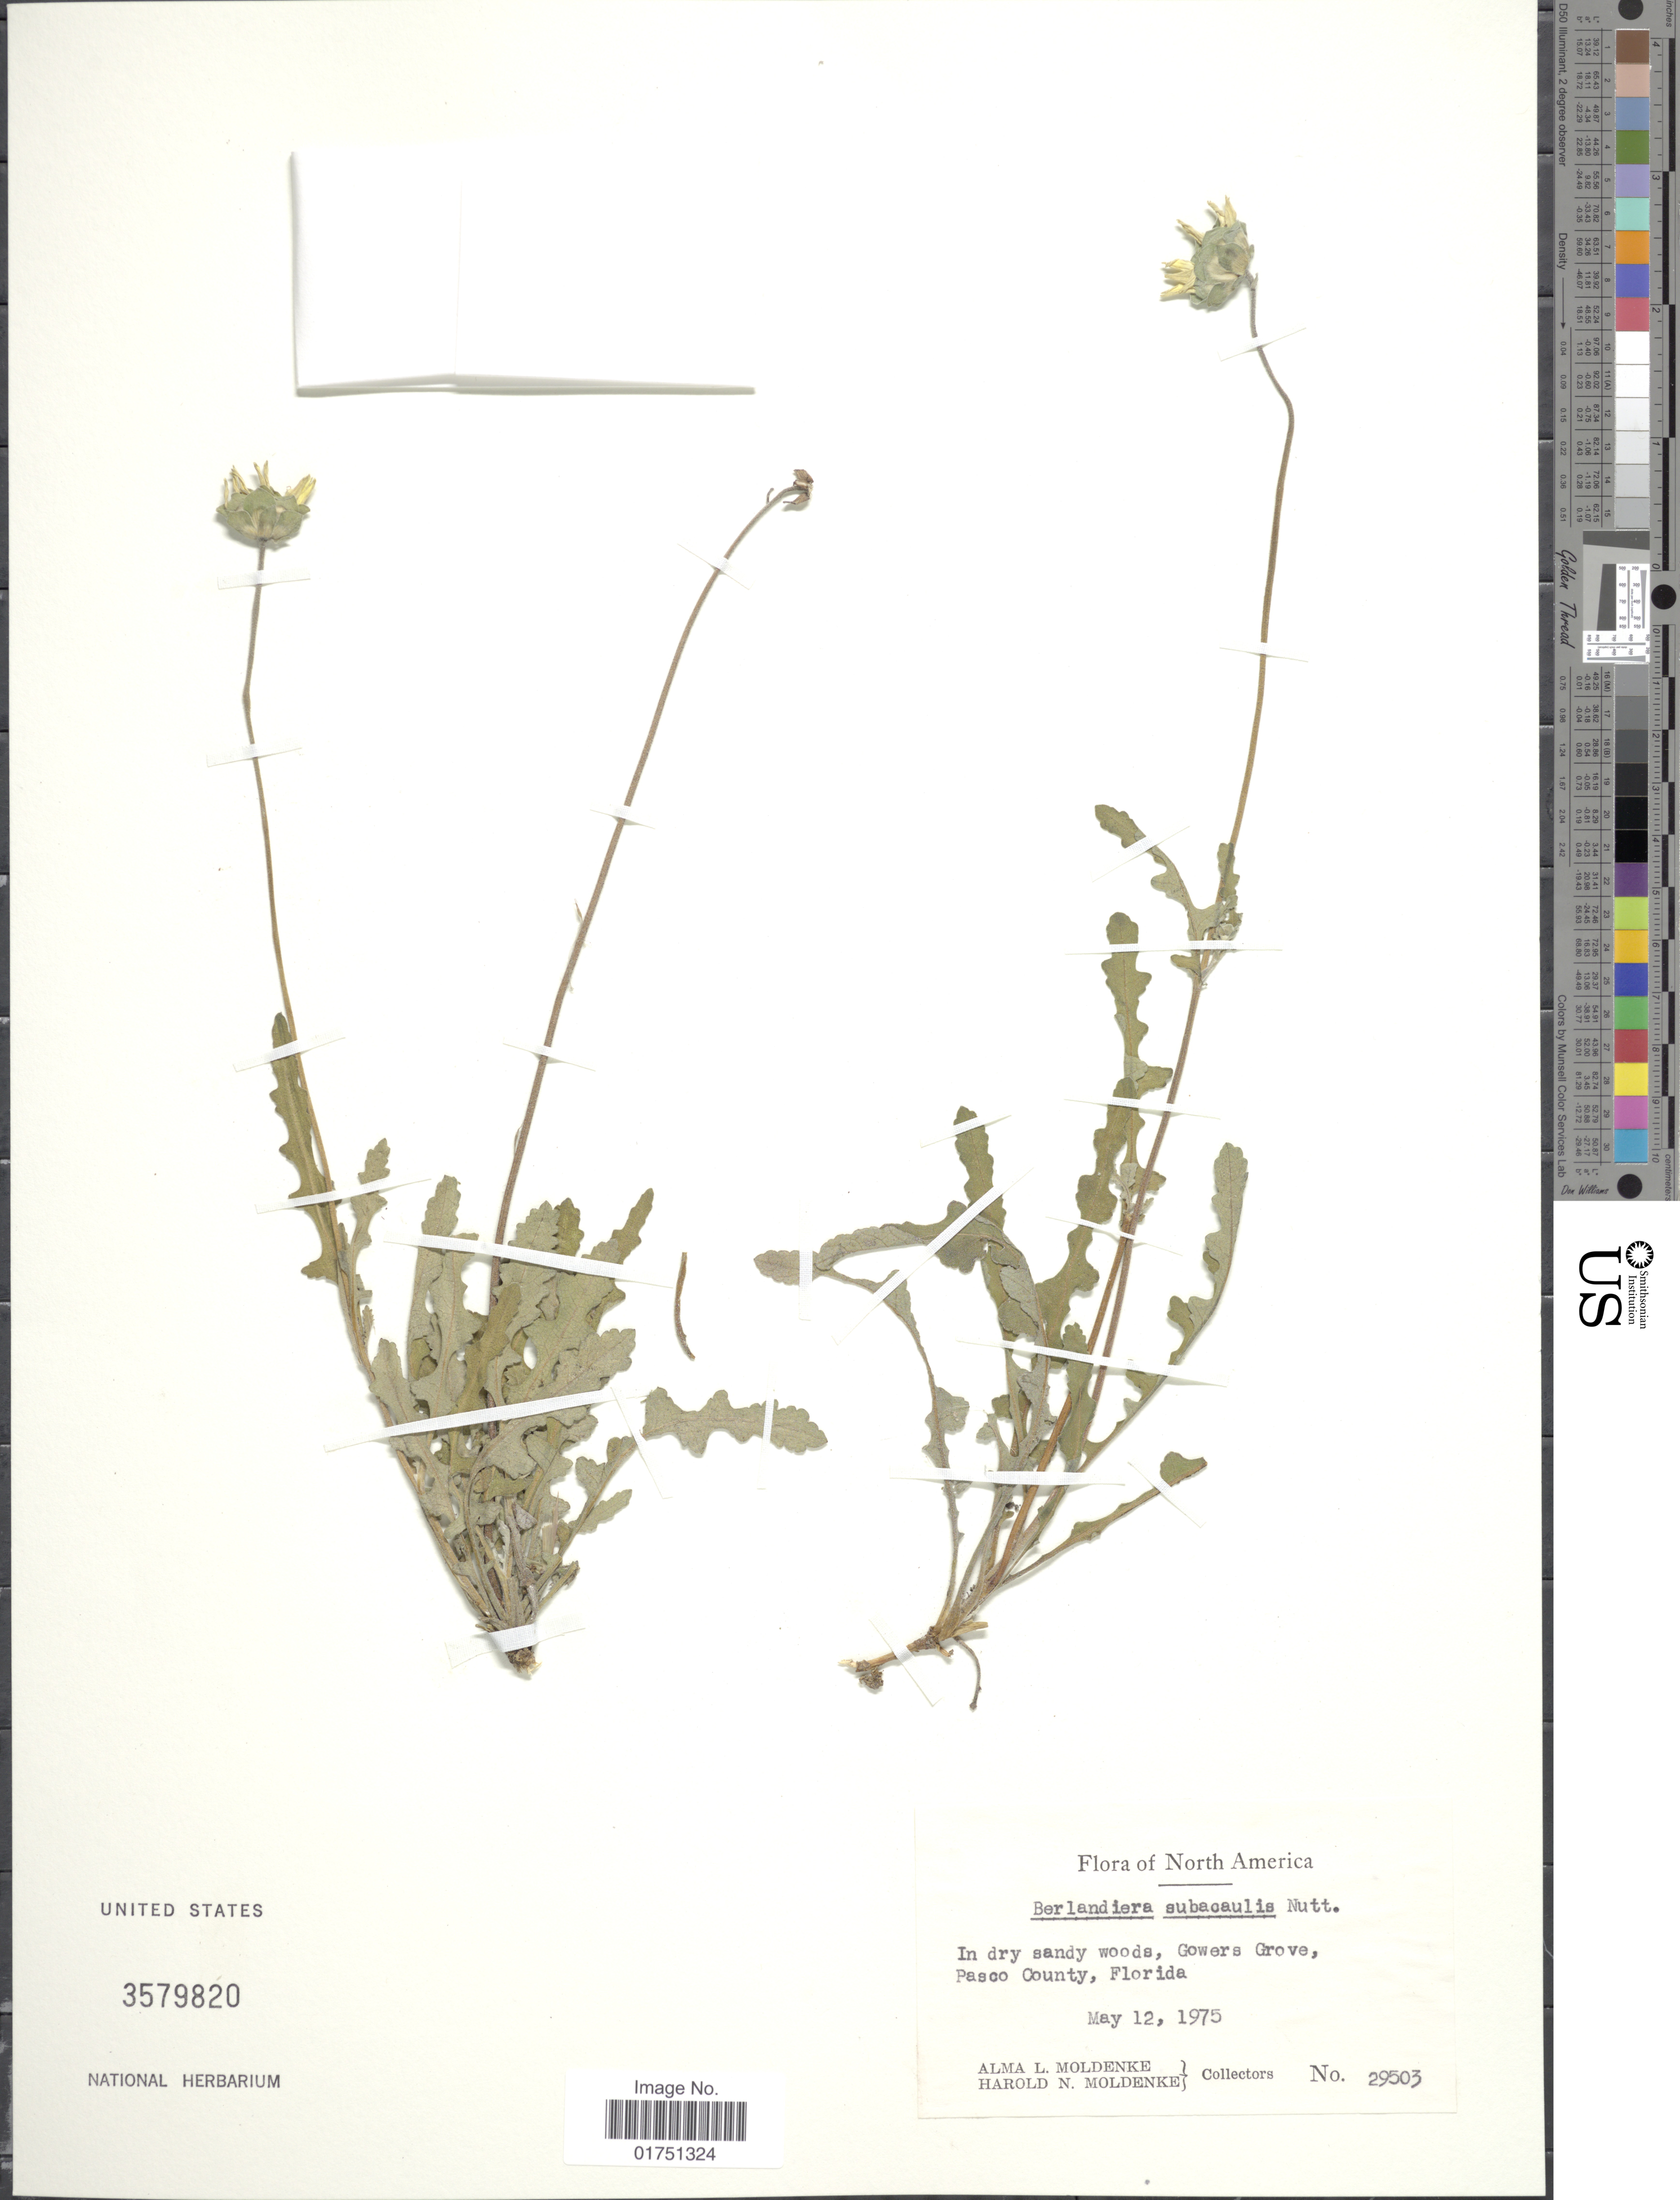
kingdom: Plantae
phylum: Tracheophyta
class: Magnoliopsida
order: Asterales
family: Asteraceae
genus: Berlandiera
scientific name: Berlandiera subacaulis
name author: Nutt.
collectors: A. L. Moldenke & H. N. Moldenke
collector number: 29503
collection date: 1975-05-12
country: United States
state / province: Florida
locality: In dry sandy woods, Gowers Grove, Pasco County, Florida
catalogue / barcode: US 3579820